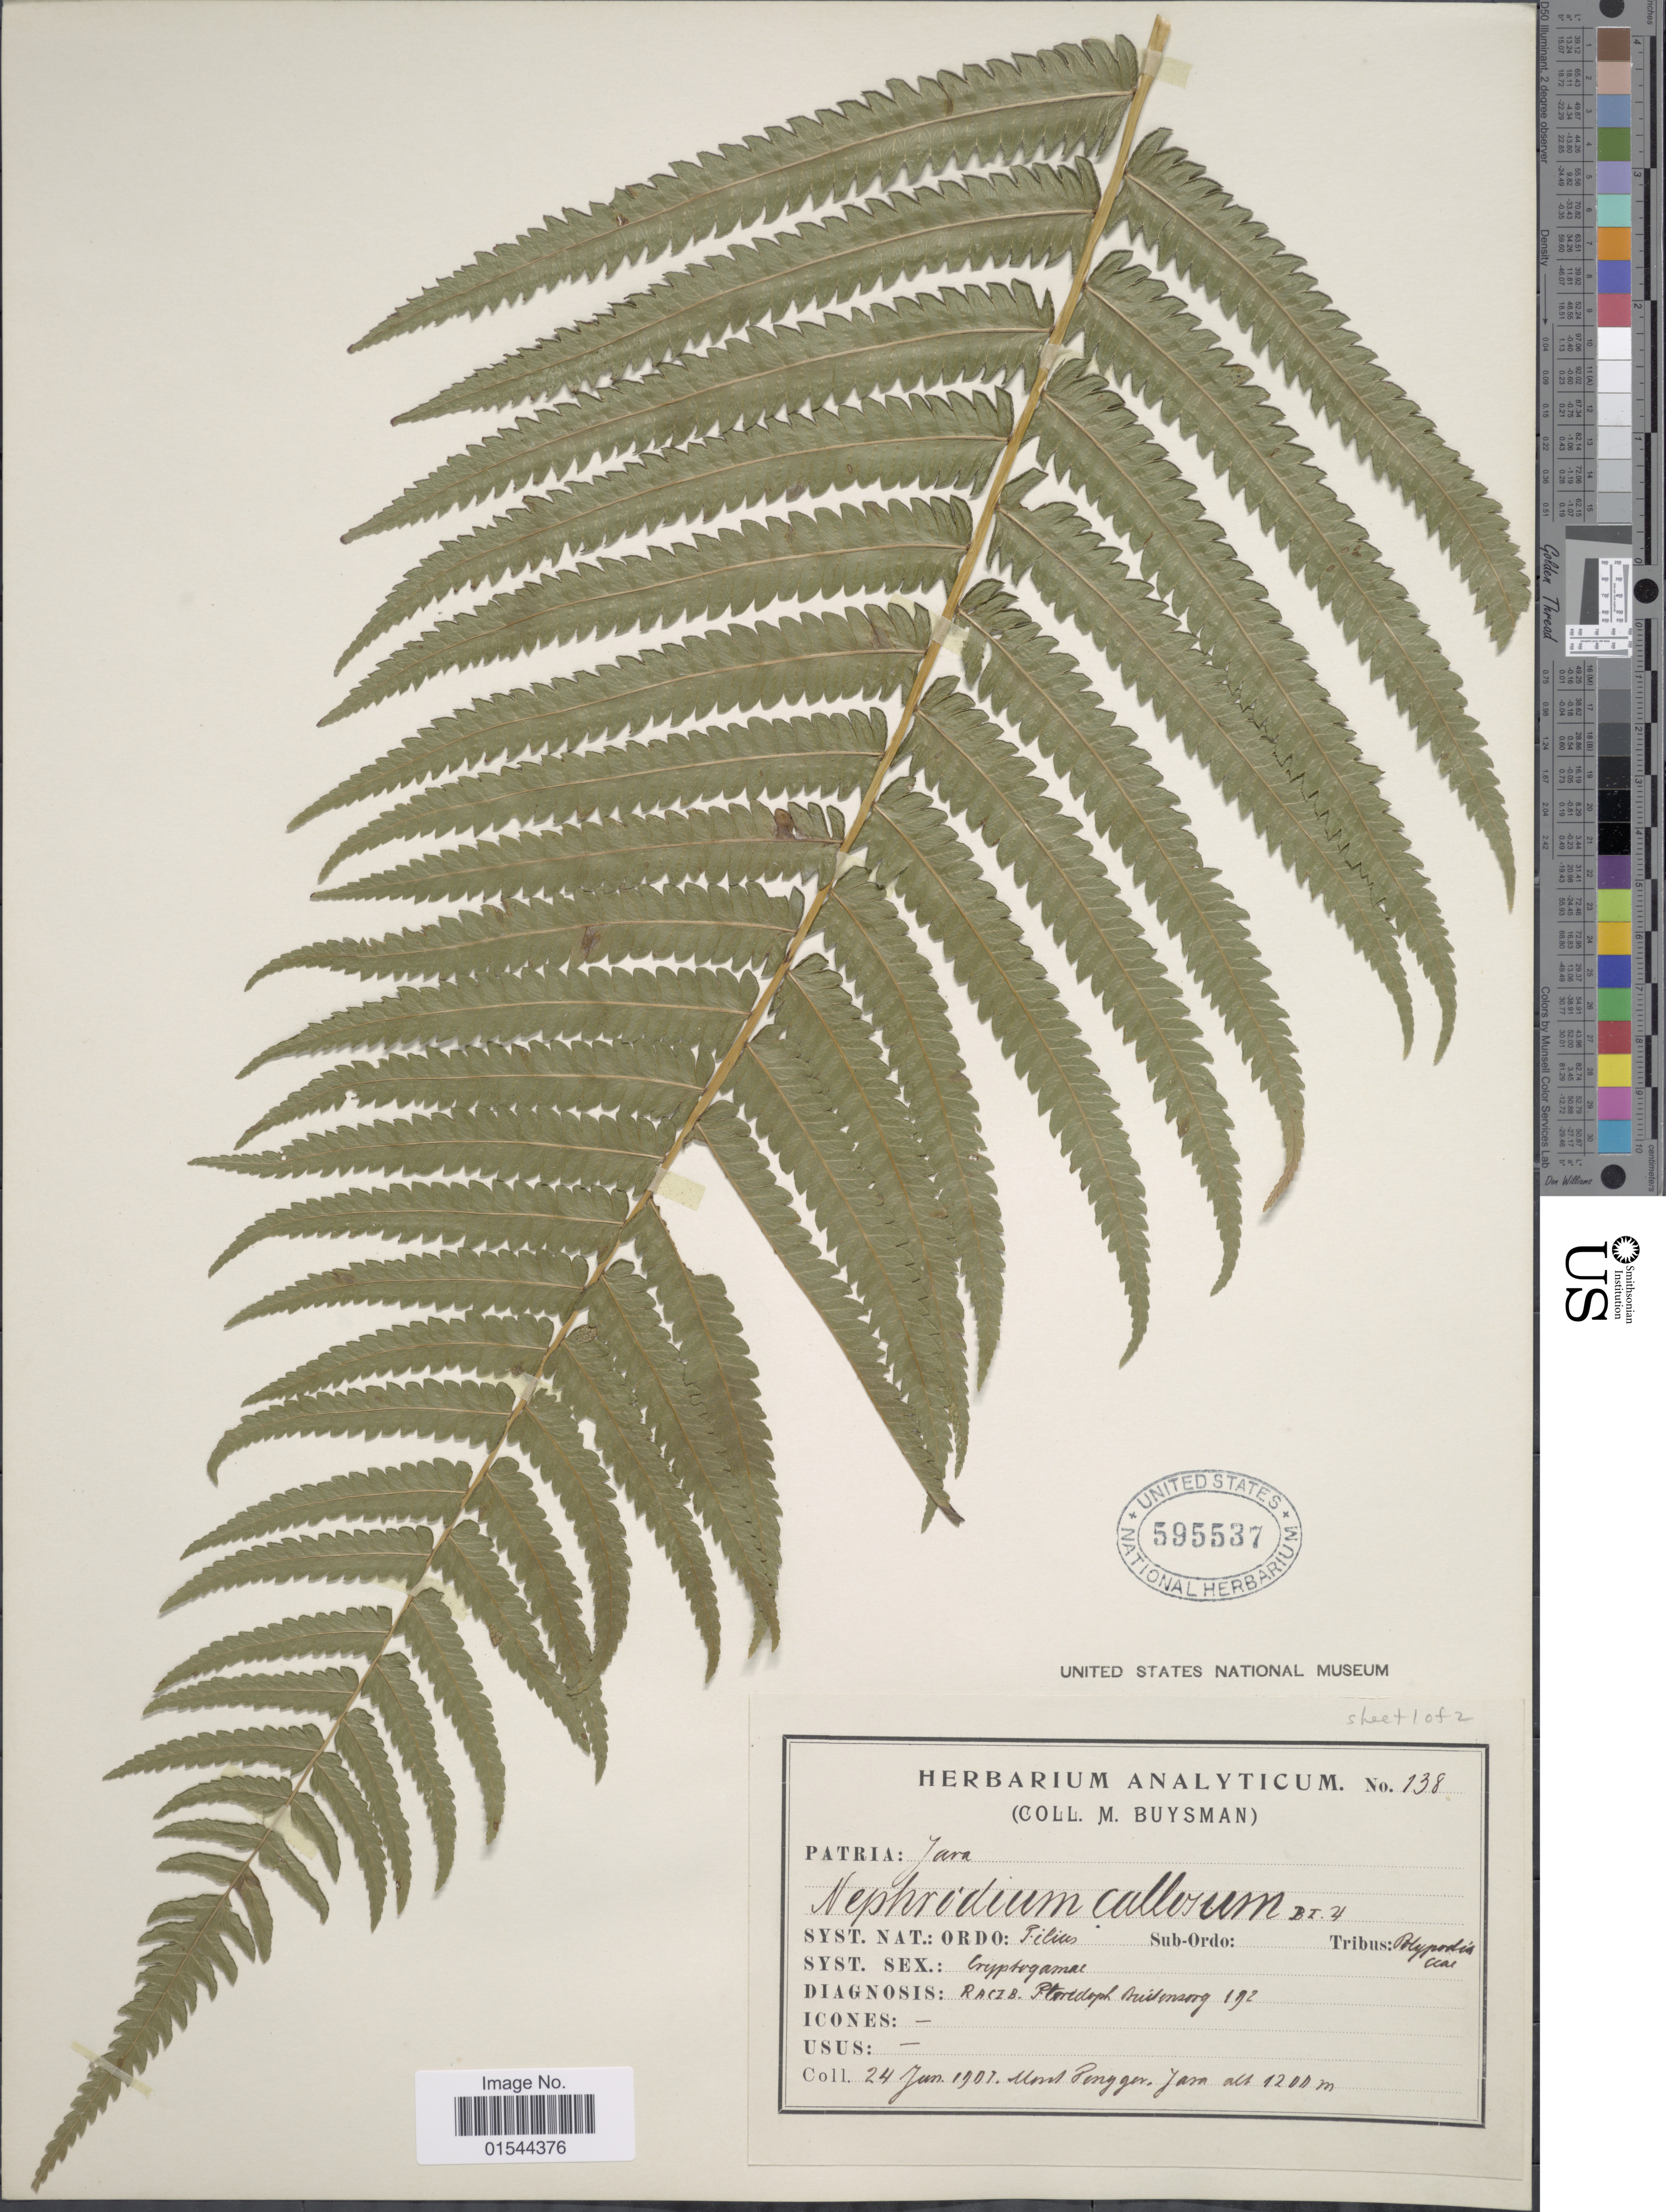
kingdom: Plantae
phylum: Tracheophyta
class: Polypodiopsida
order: Polypodiales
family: Thelypteridaceae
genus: Pneumatopteris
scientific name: Pneumatopteris callosa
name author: (Blume) Nakai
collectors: M. Buysman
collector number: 138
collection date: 1907-01-24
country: Indonesia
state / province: Java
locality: Mont Pengger, Java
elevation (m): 1200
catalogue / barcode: US 595537